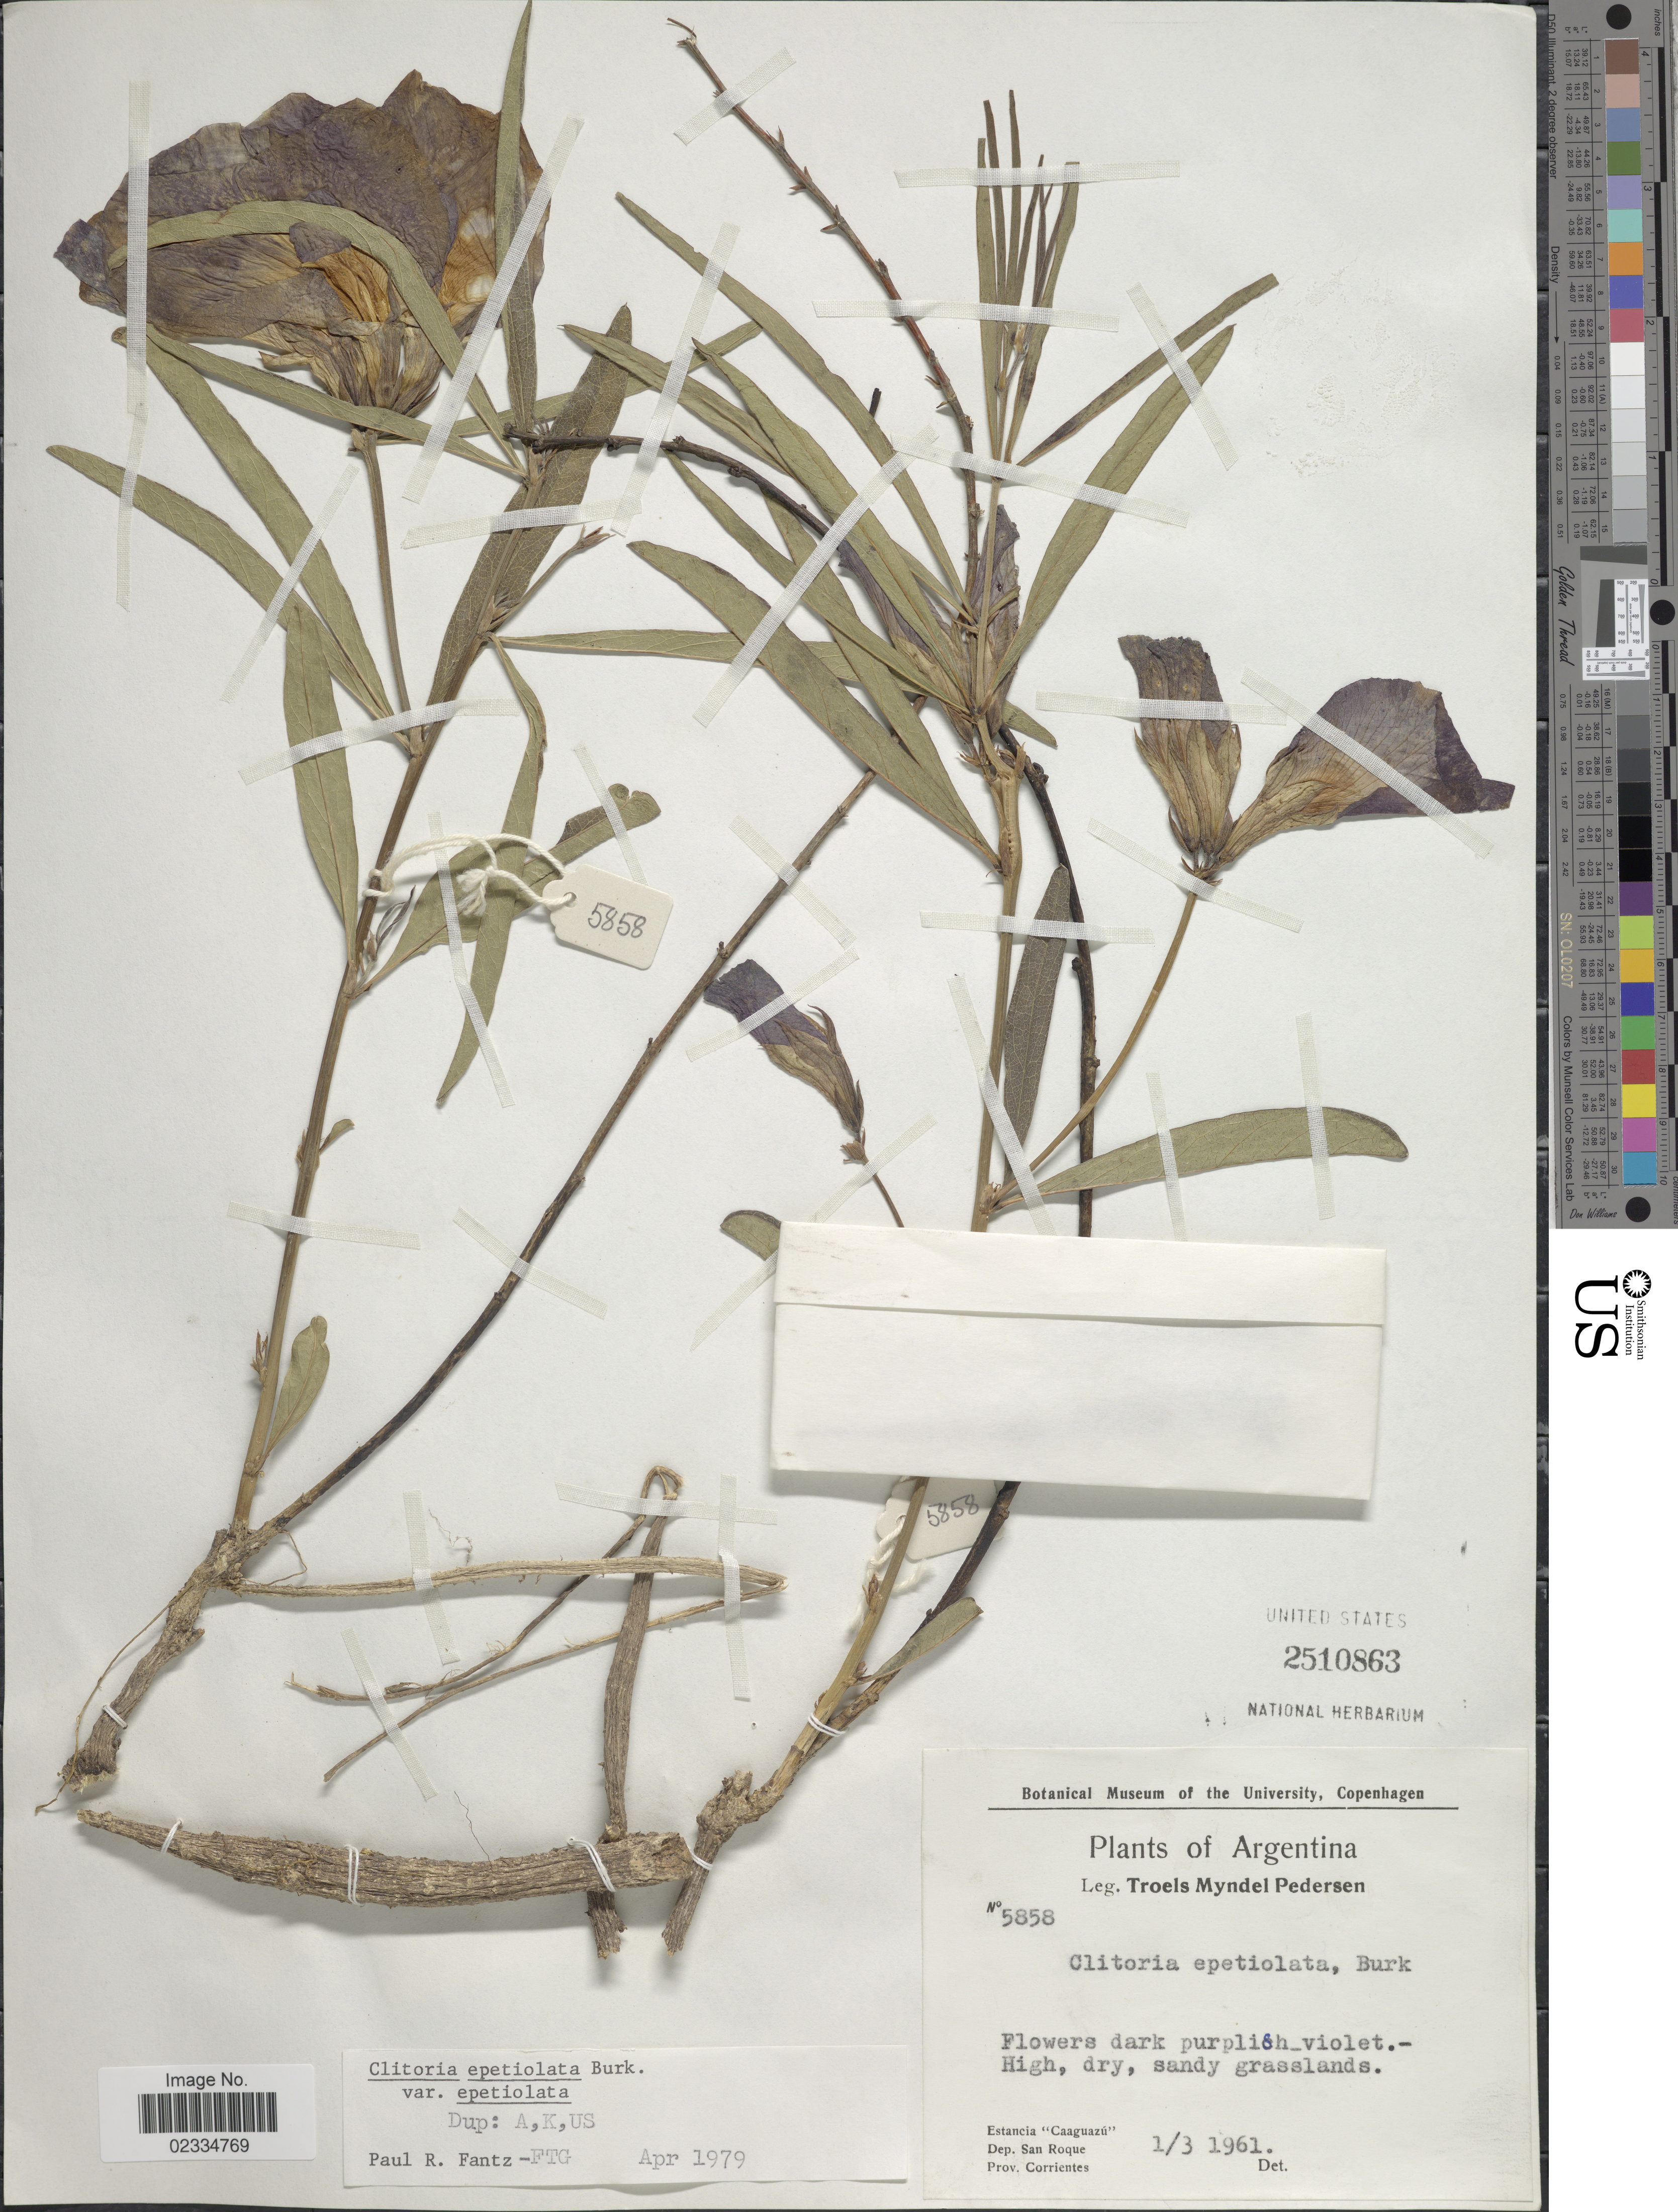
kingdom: Plantae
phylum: Tracheophyta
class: Magnoliopsida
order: Fabales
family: Fabaceae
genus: Clitoria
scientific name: Clitoria epetiolata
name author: Burkart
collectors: T. Pederson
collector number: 5858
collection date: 1961-03-01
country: Argentina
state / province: Corrientes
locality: Estancia Caaguazu, Dep. San Roque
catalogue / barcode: US 2510863